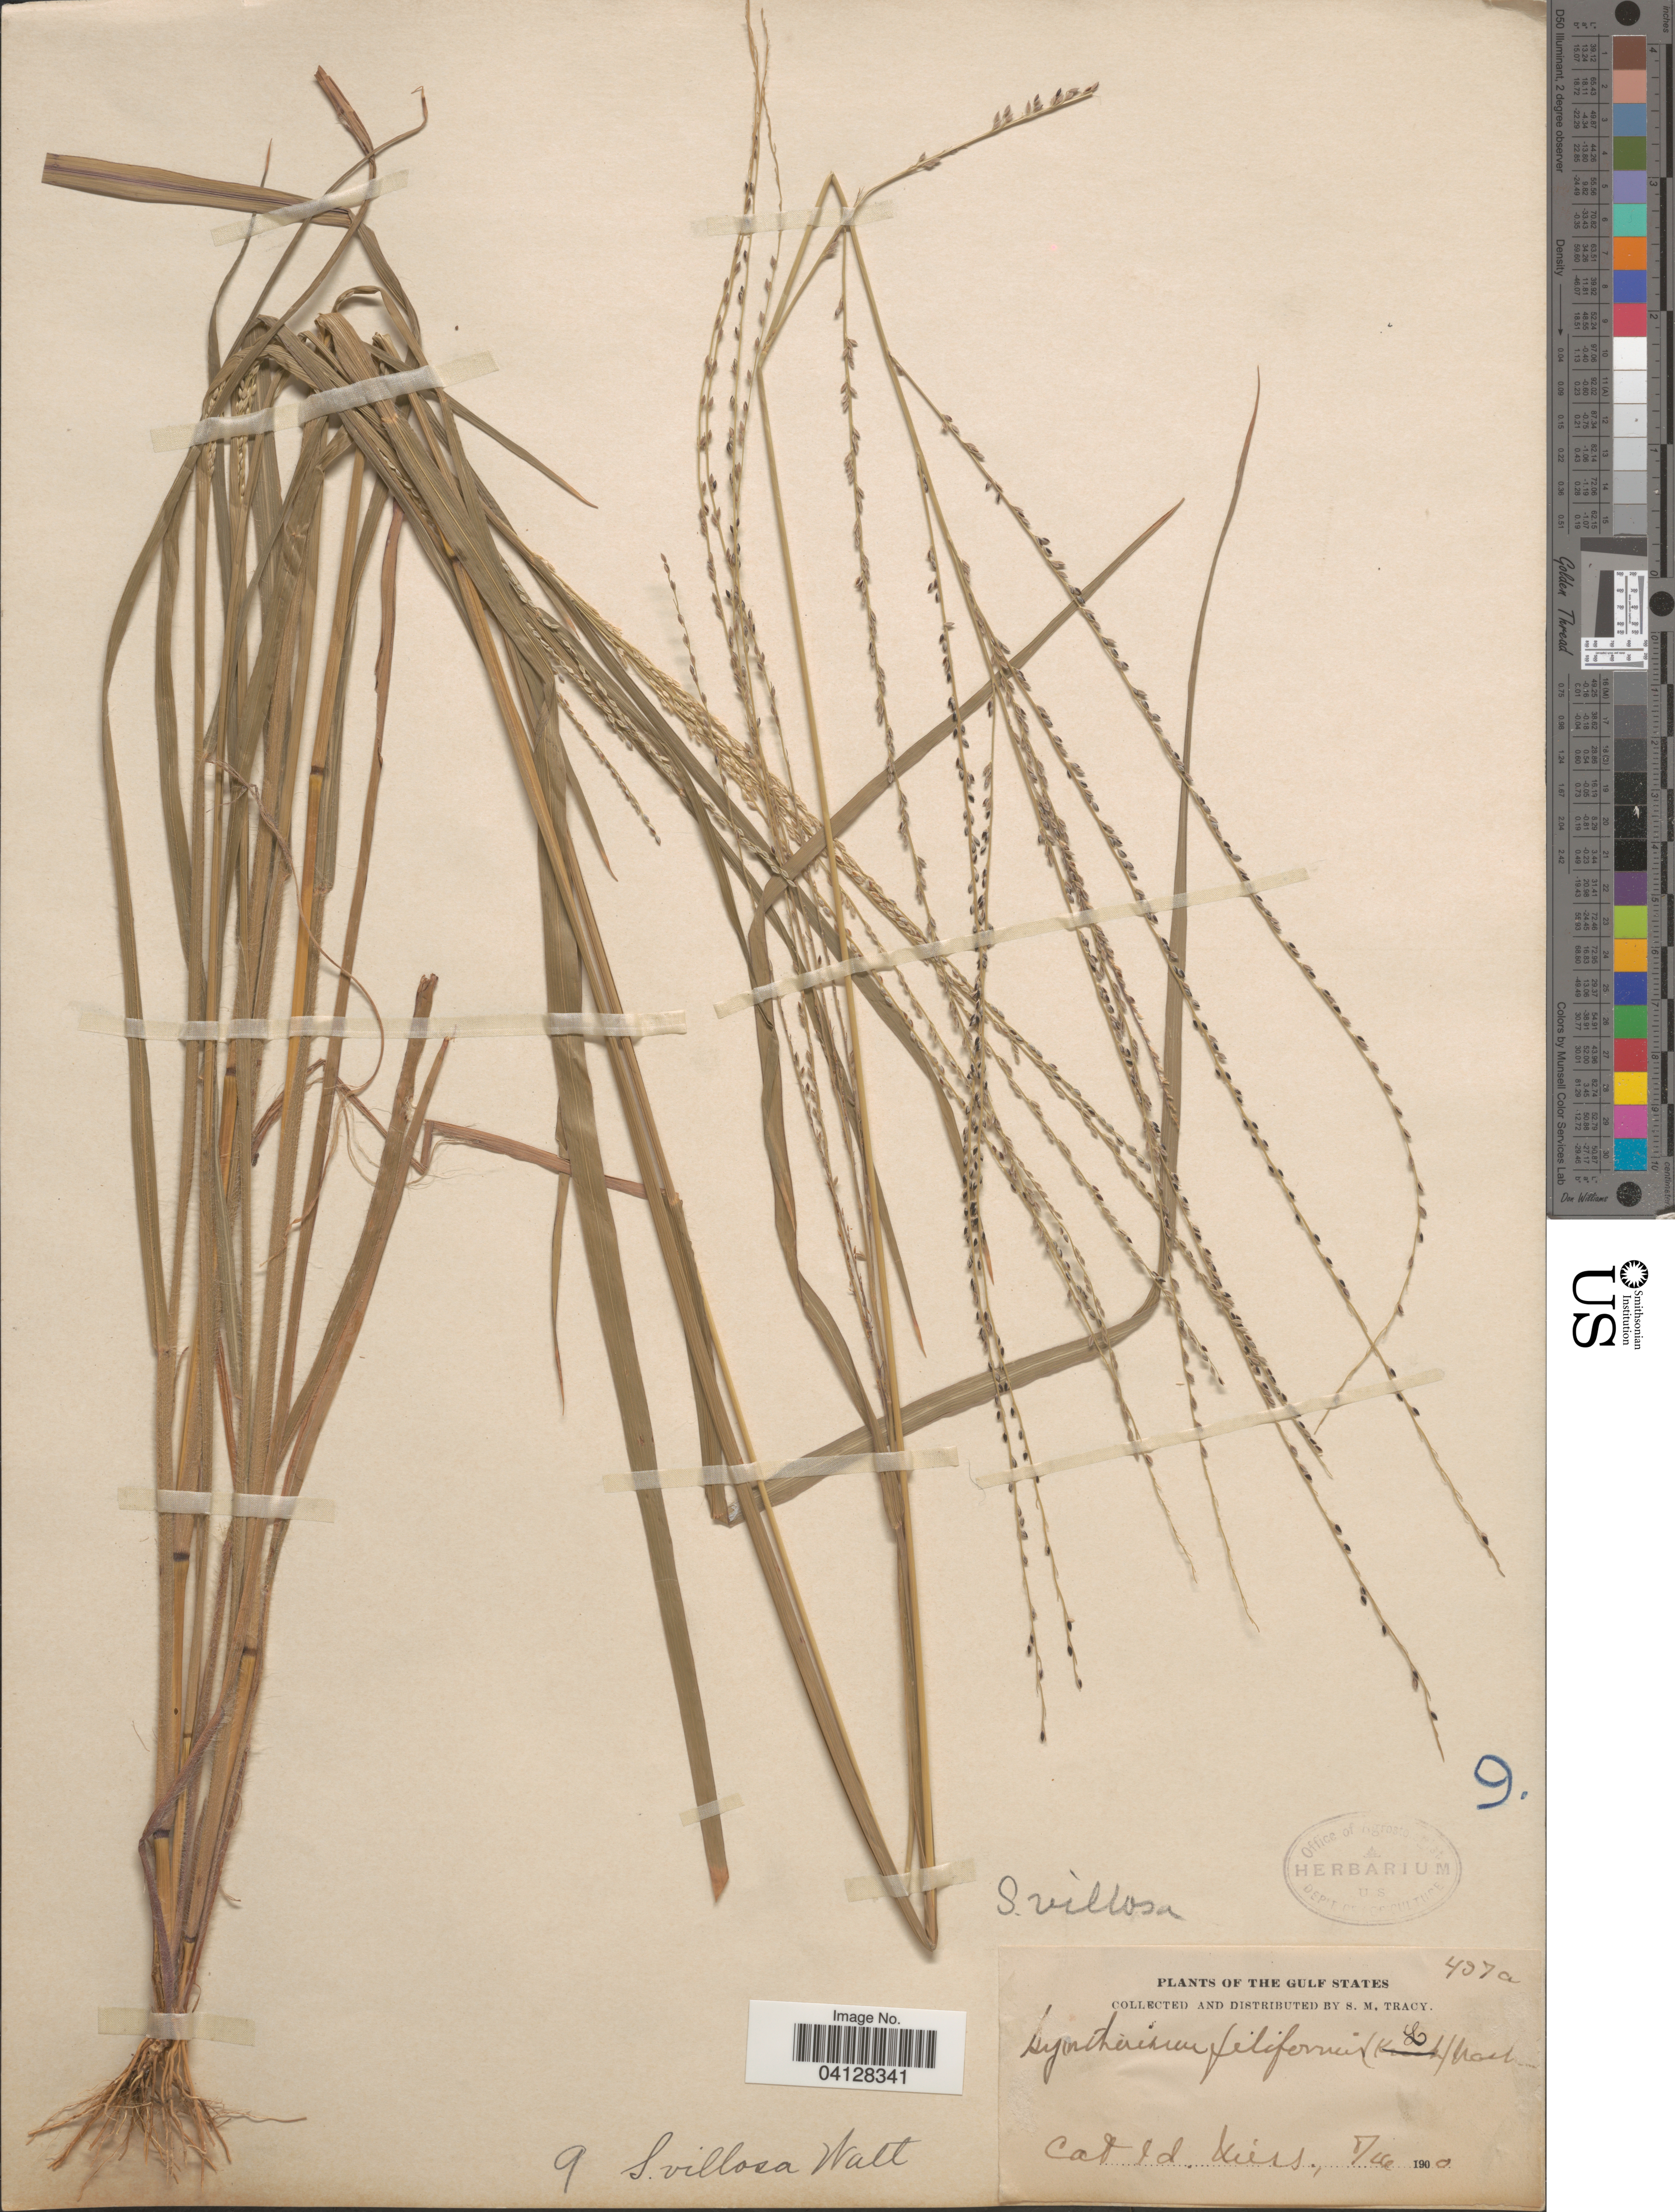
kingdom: Plantae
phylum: Tracheophyta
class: Liliopsida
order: Poales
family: Poaceae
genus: Syntherisma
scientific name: Syntherisma filiformis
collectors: S. M. Tracy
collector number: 497a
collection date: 1900-08-26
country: United States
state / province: Mississippi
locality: The Gulf States. Cat Id.